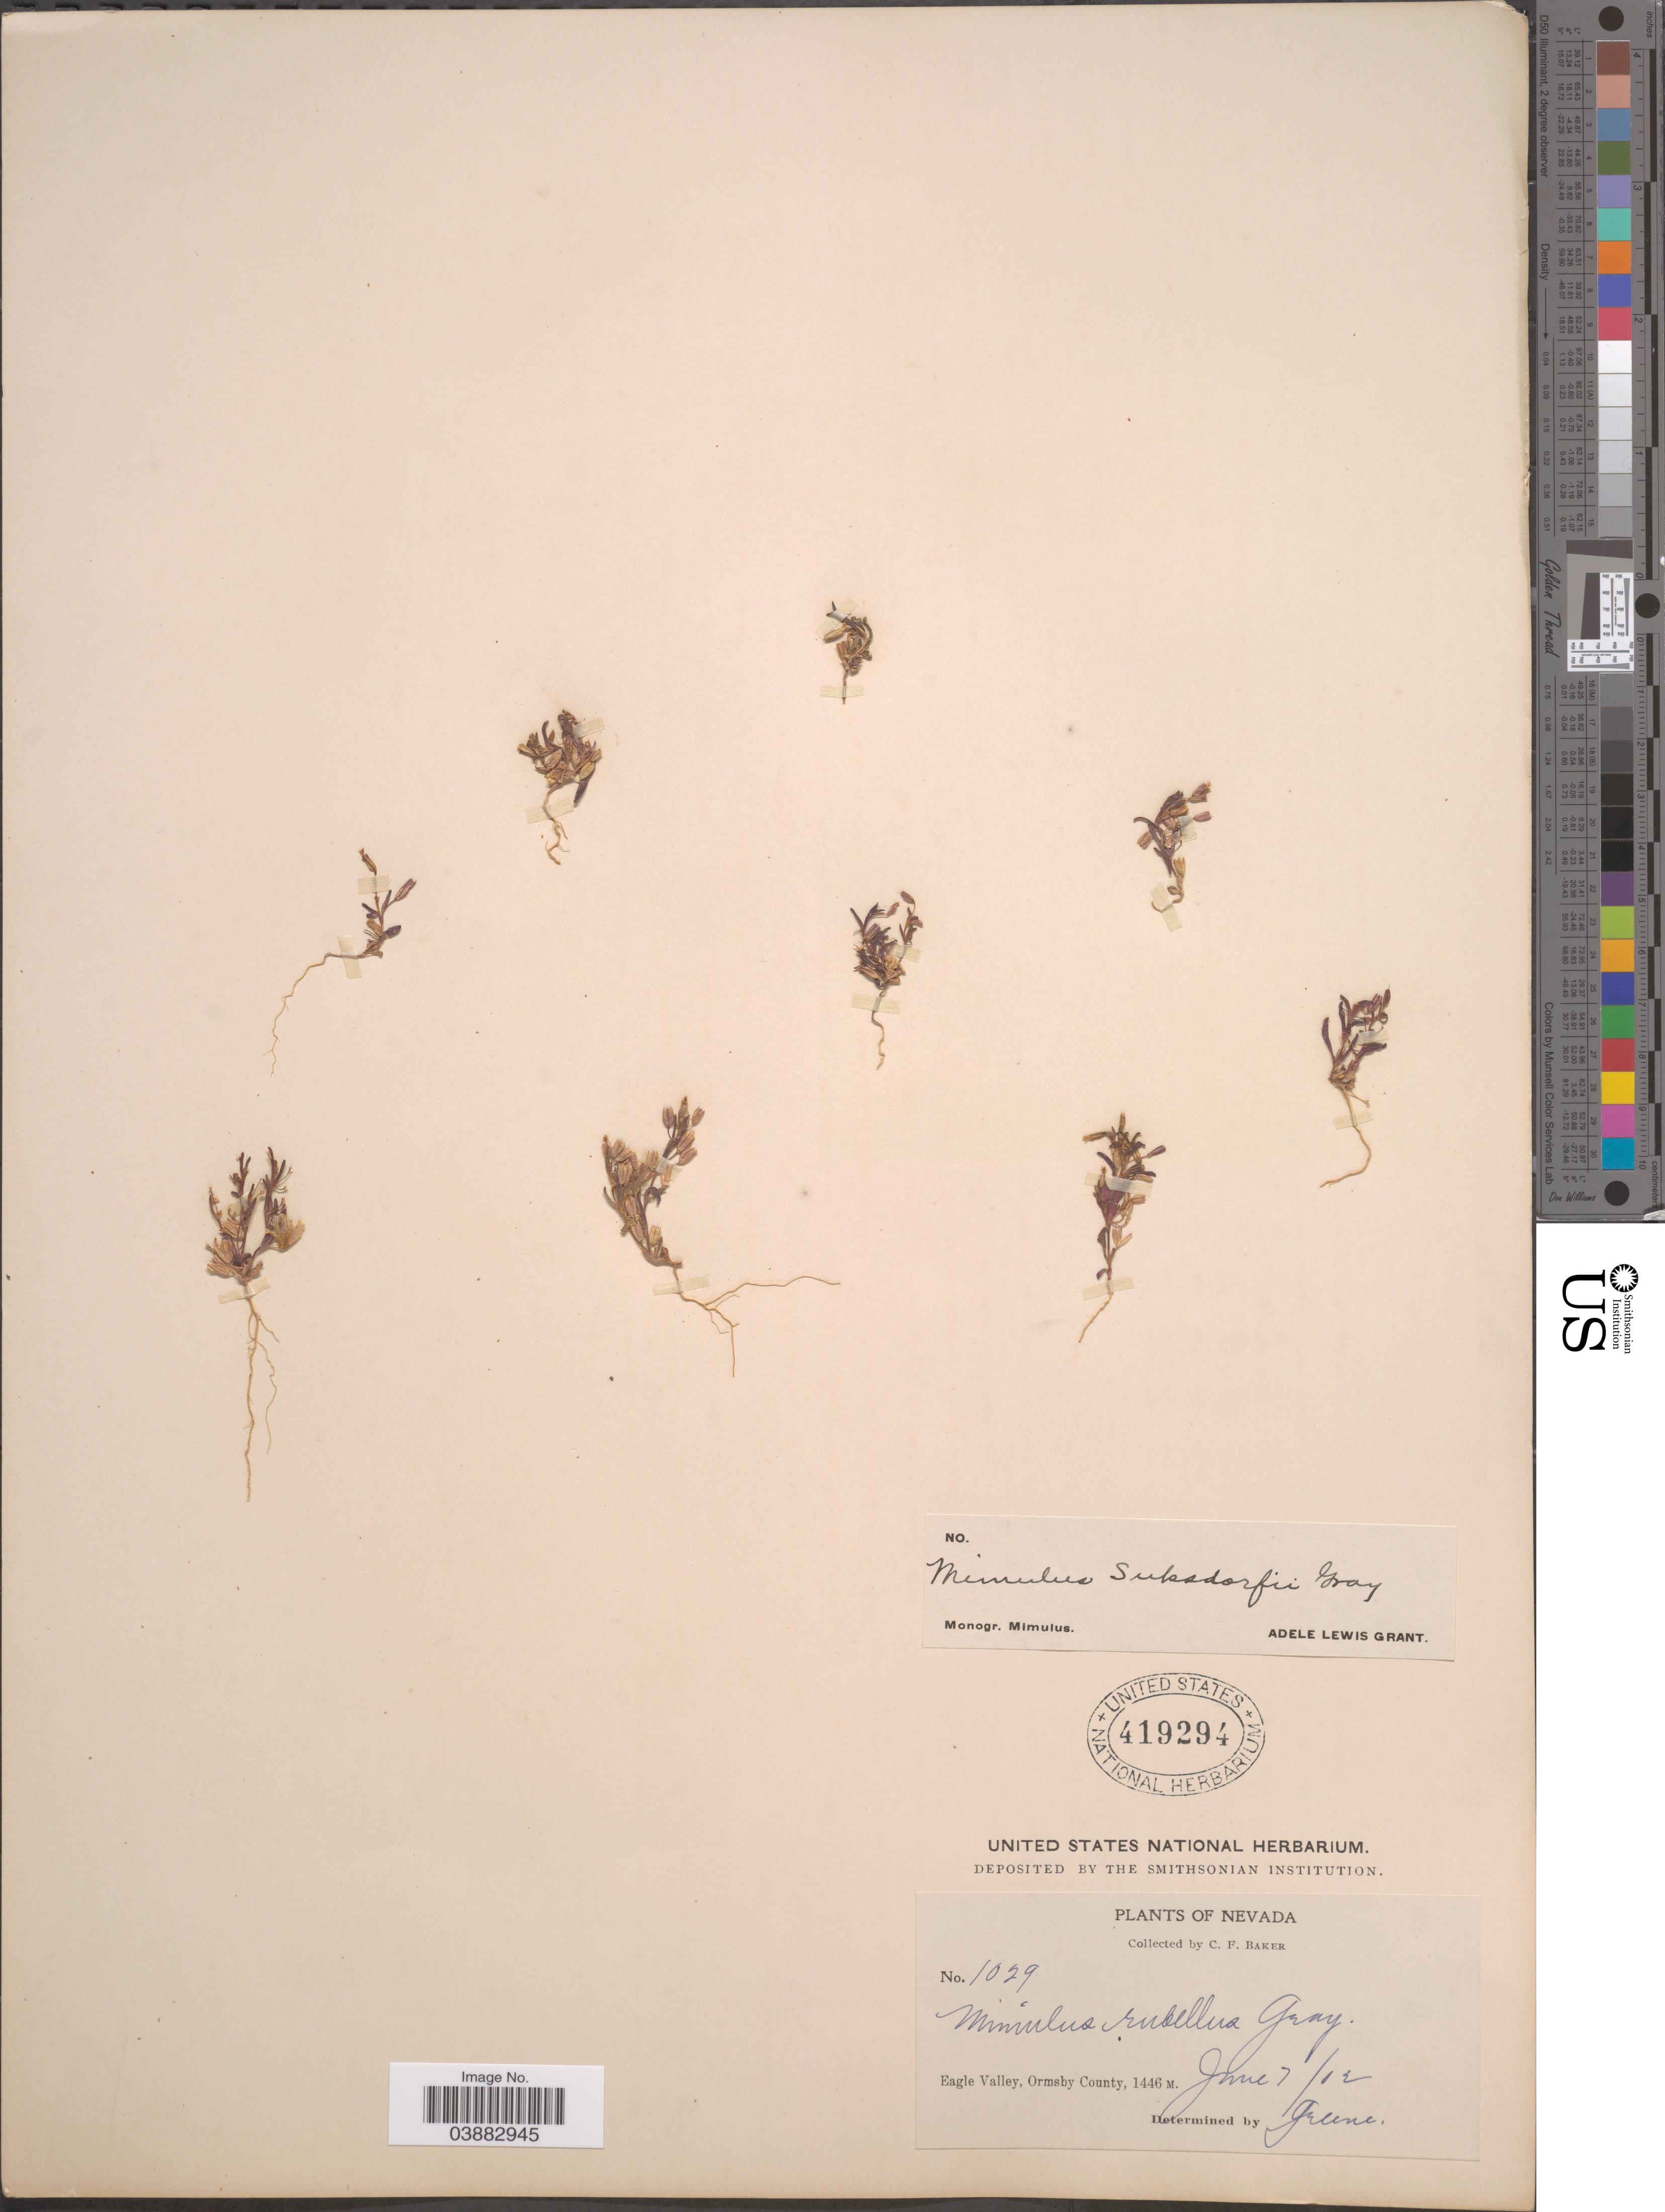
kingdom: Plantae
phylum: Tracheophyta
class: Magnoliopsida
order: Lamiales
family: Phrymaceae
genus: Mimulus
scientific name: Mimulus suksdorfii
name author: A. Gray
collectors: C. F. Baker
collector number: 1029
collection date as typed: Transcribed d/m/y: 7/6/2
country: United States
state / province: Nevada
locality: Eagle Valley, Ormsby County.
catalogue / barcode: US 419294